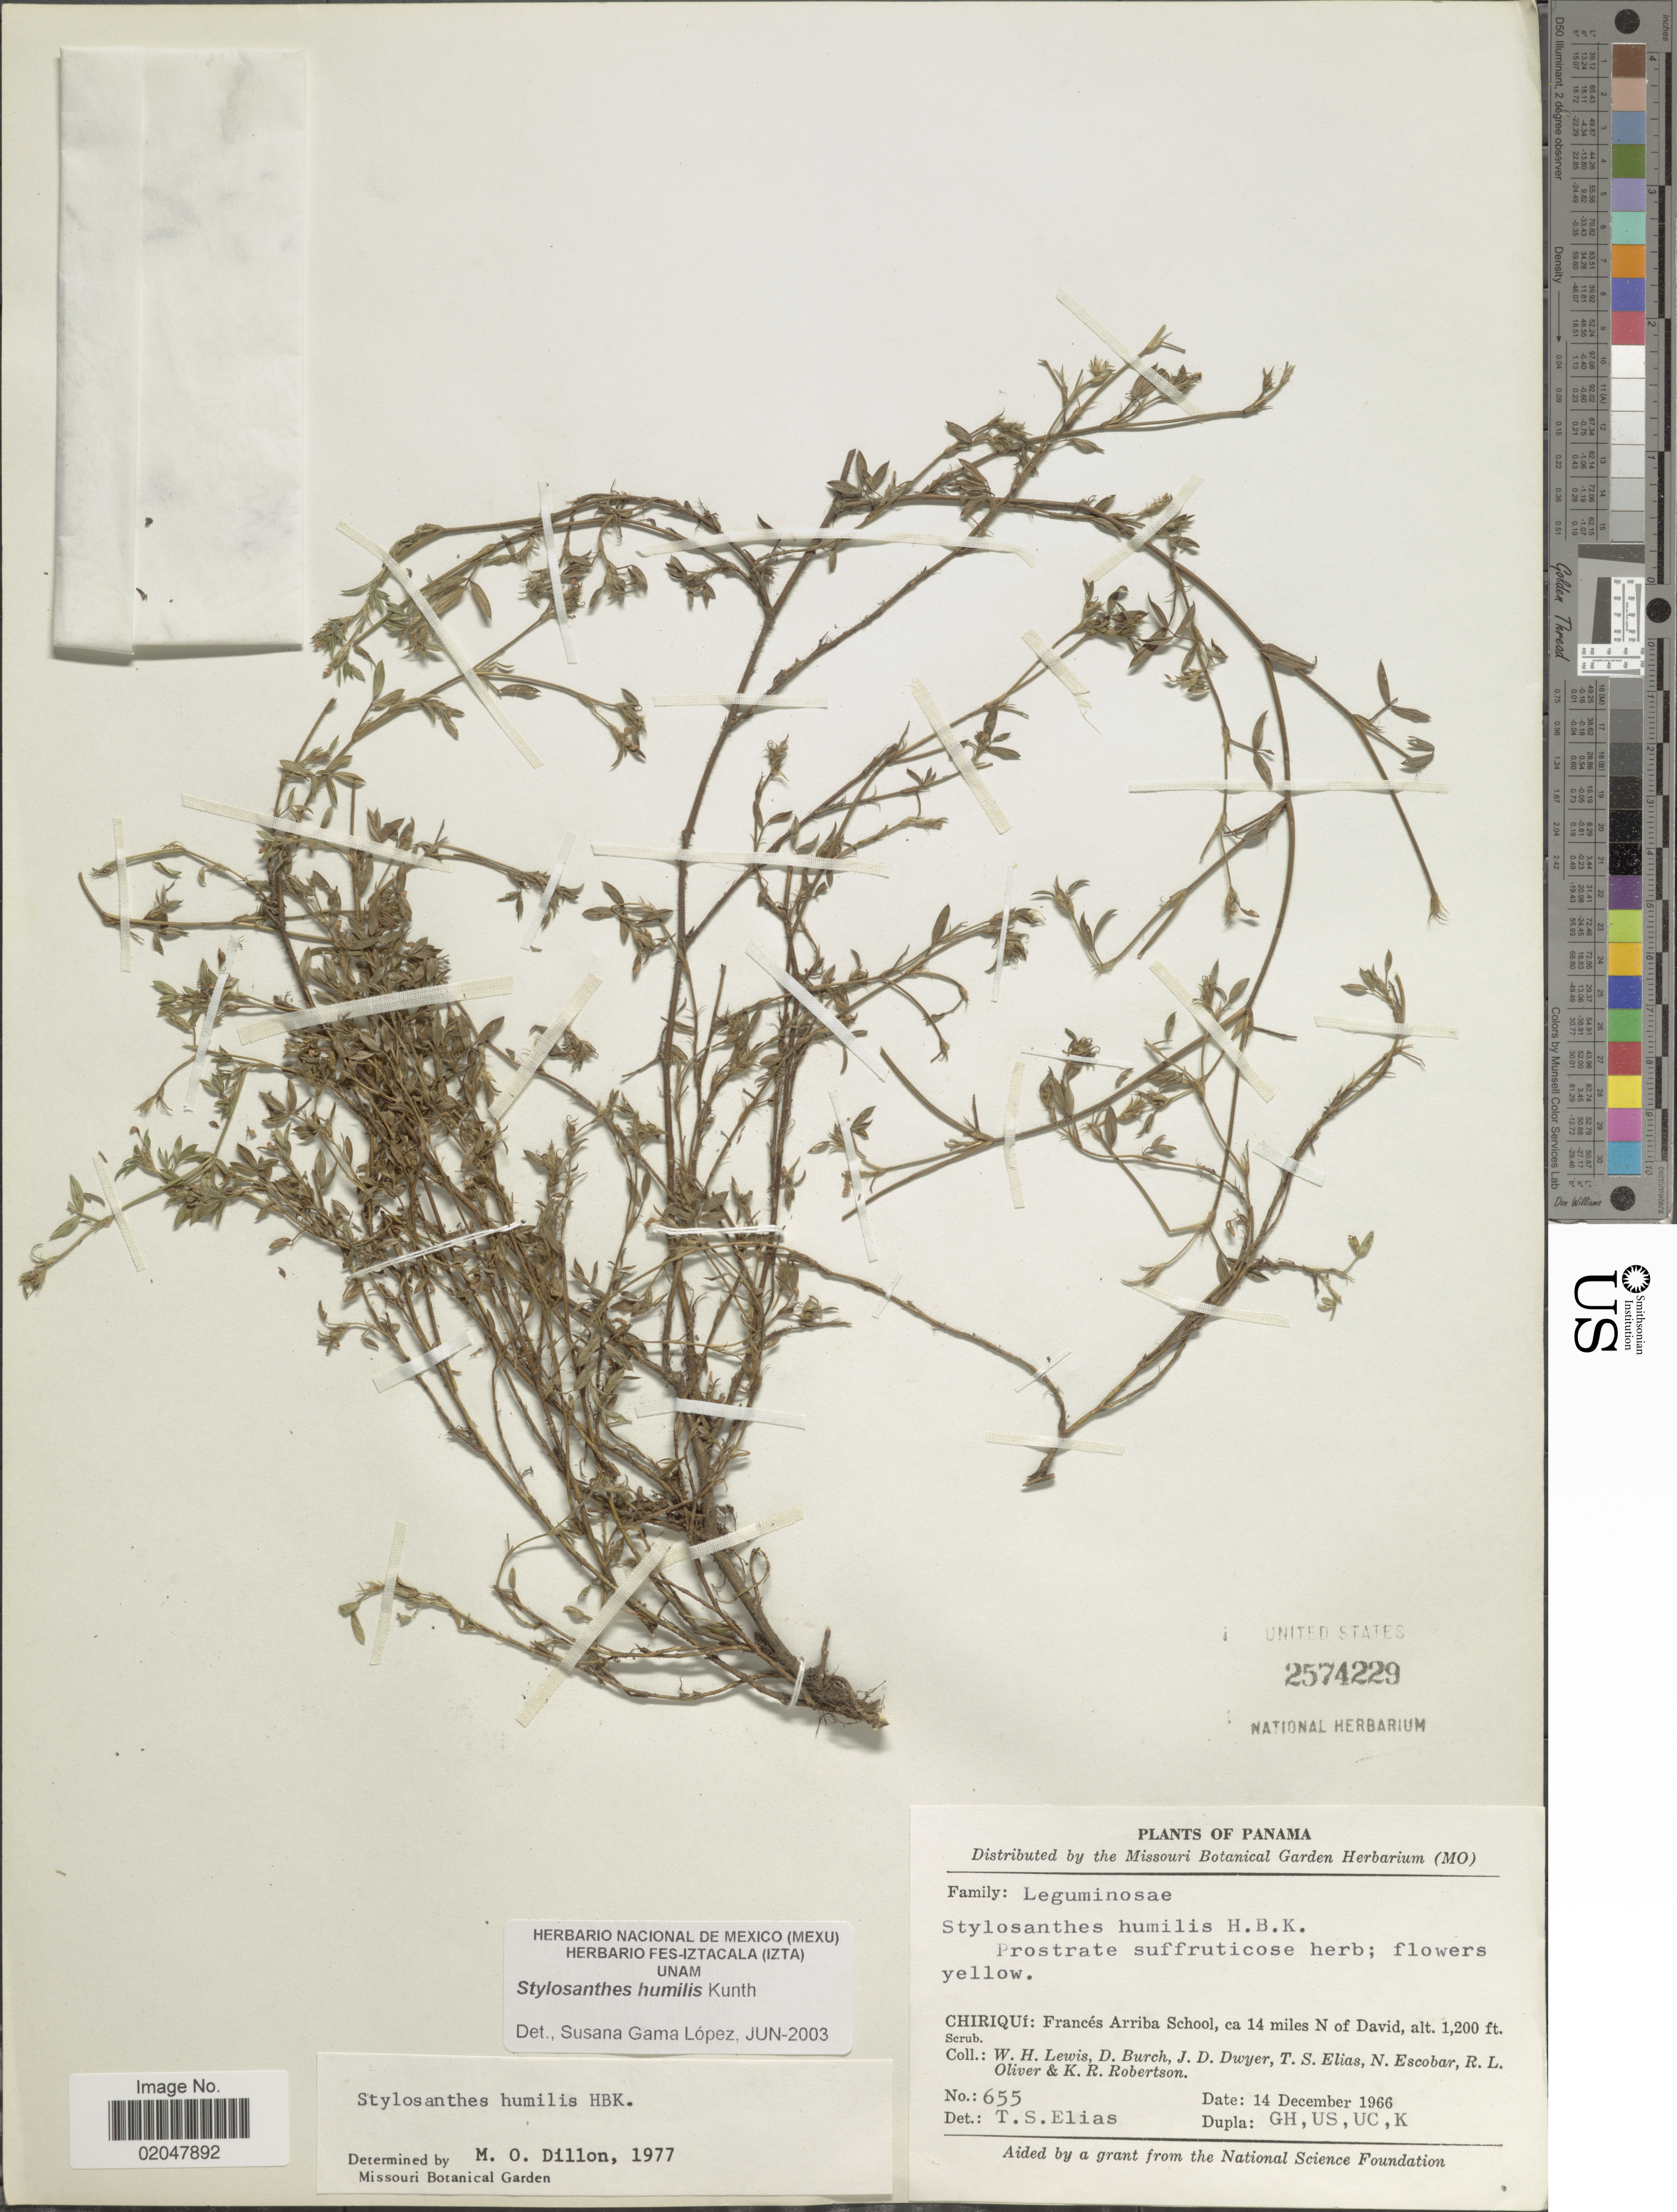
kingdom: Plantae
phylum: Tracheophyta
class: Magnoliopsida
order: Fabales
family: Fabaceae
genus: Stylosanthes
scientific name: Stylosanthes humilis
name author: Kunth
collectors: W. H. Lewis, D. Burch, J. D. Dwyer, T. S. Elias & et al.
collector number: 655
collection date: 1966-12-14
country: Panama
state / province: Chiriqui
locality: Frances Arriba School, ca 14 miles N of David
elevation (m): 366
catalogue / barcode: US 2574229